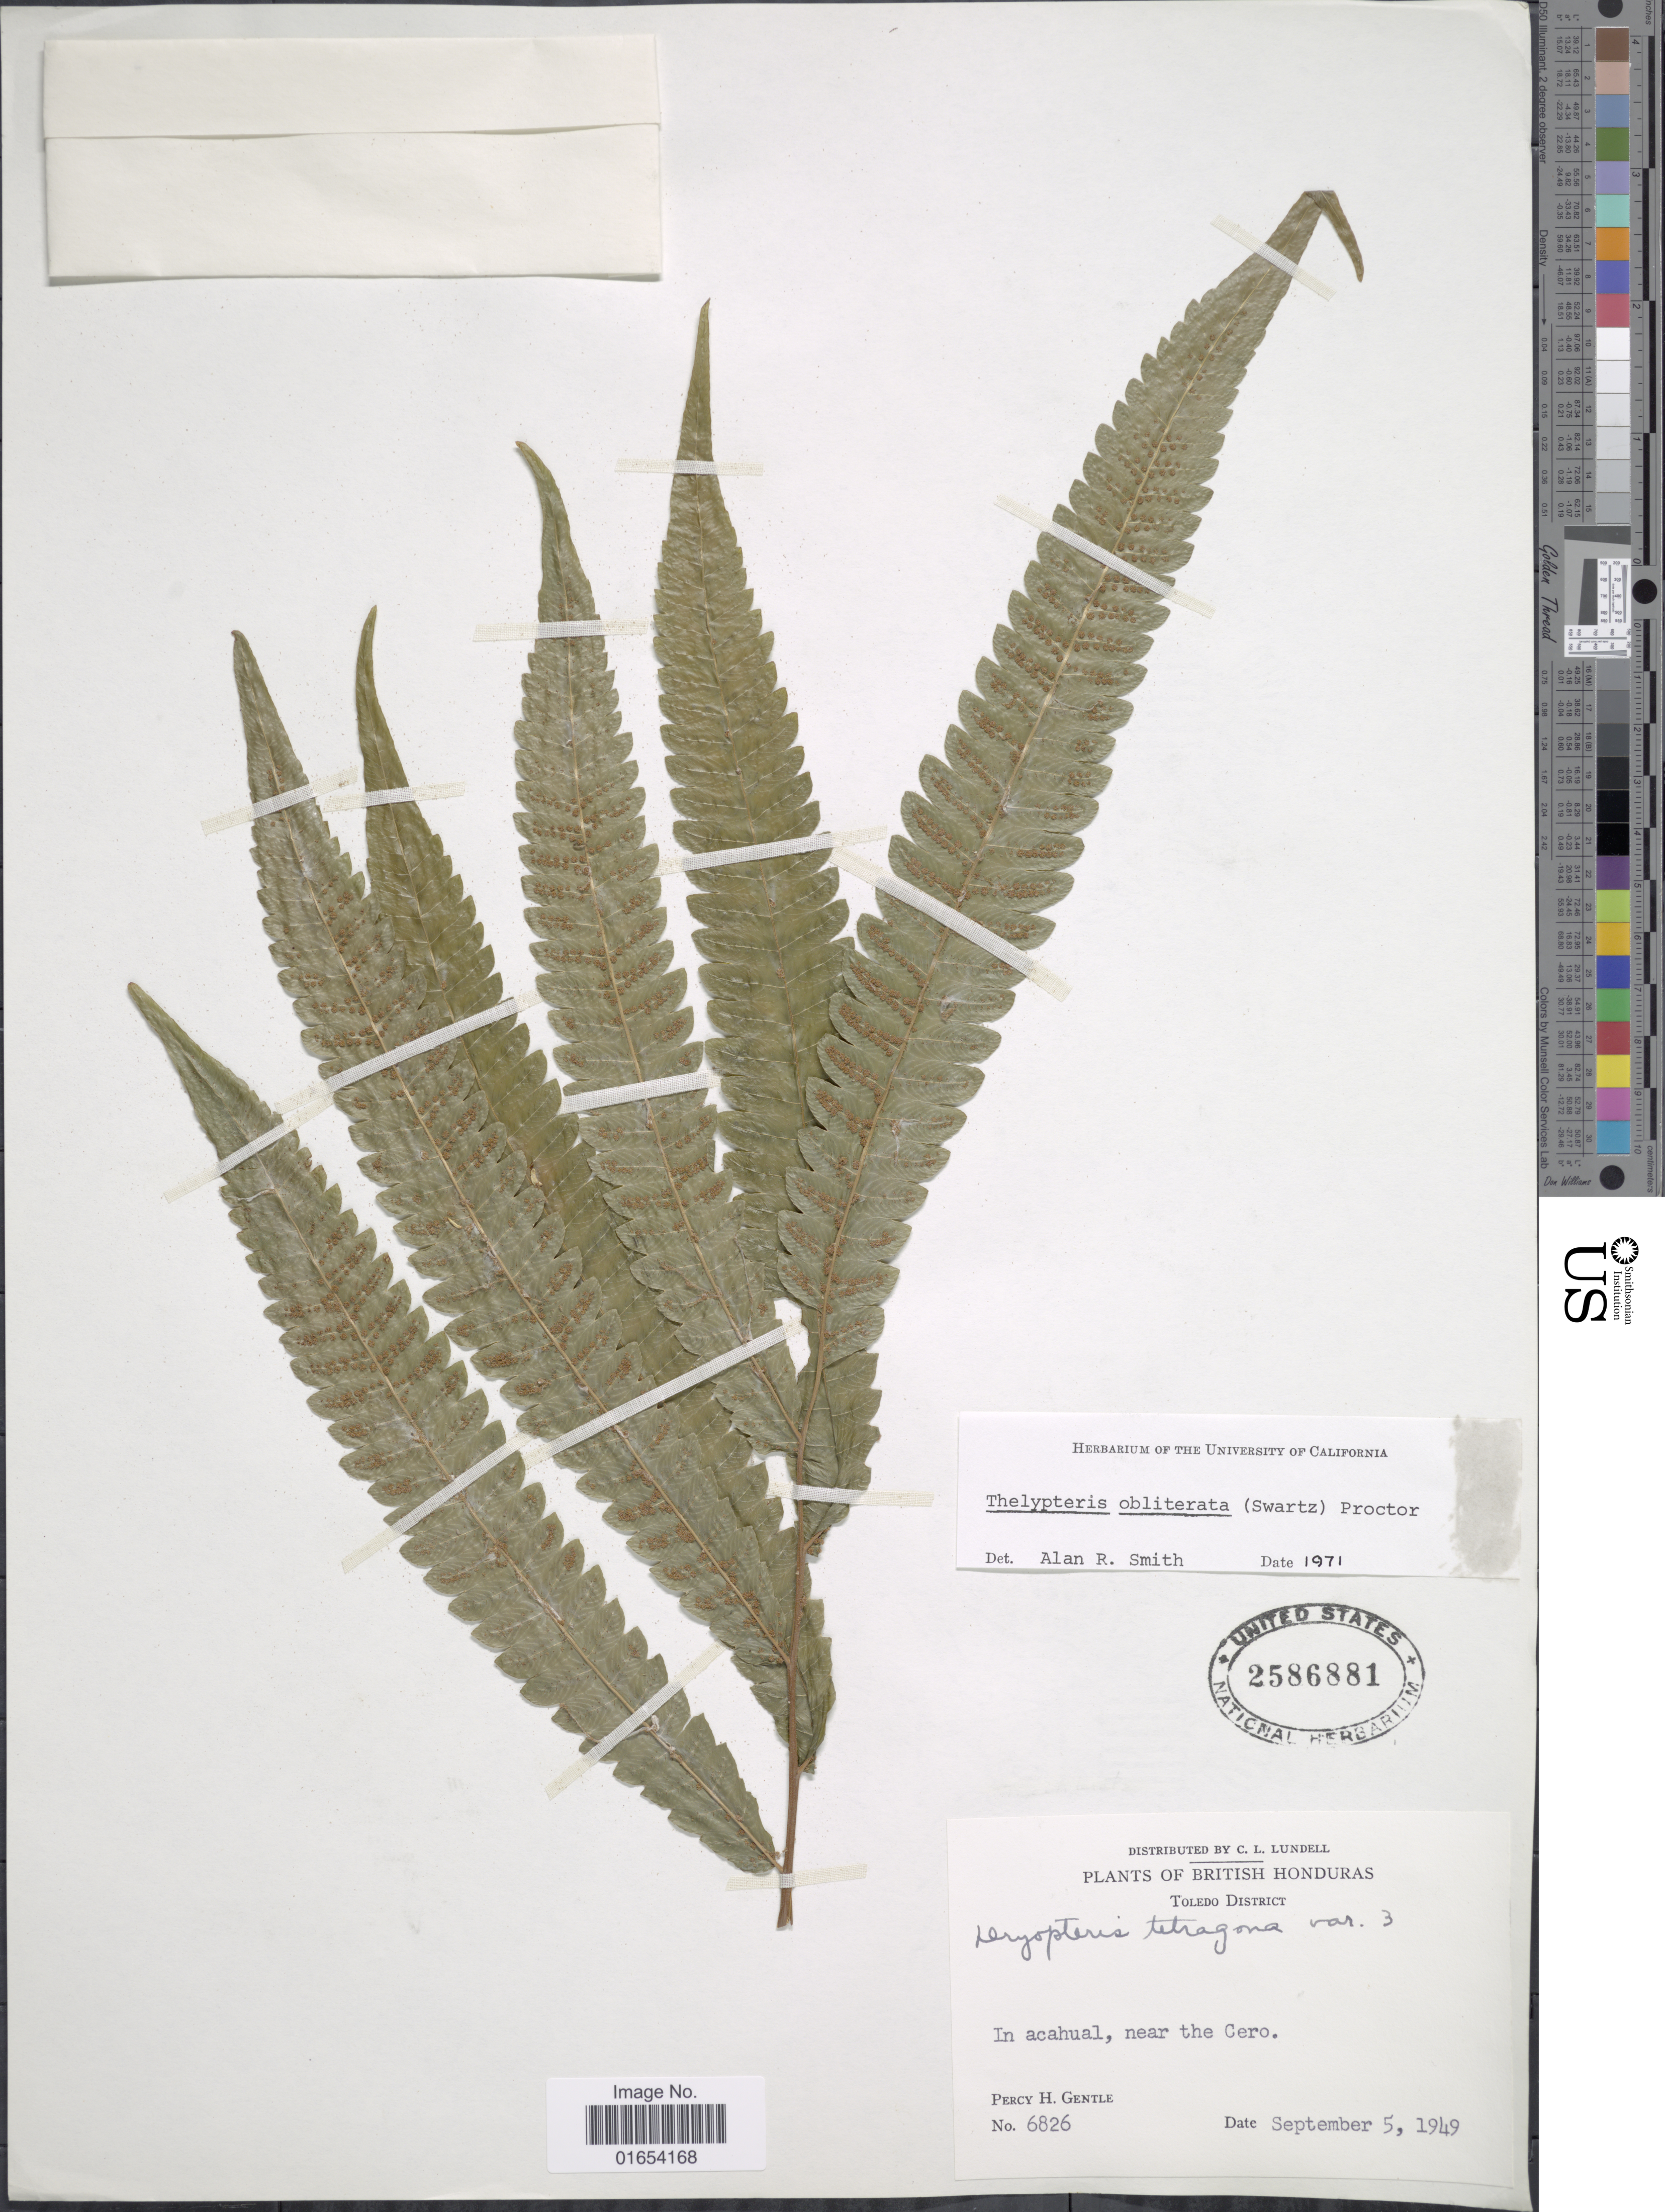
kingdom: Plantae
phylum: Tracheophyta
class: Polypodiopsida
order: Polypodiales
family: Thelypteridaceae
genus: Goniopteris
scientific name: Goniopteris obliterata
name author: (Sw.) C. Presl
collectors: P. H. Gentle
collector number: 6826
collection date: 1949-09-05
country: Belize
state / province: Toledo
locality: British Honduras, Toledo District, In acahual, near the Cero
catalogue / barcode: US 2586881